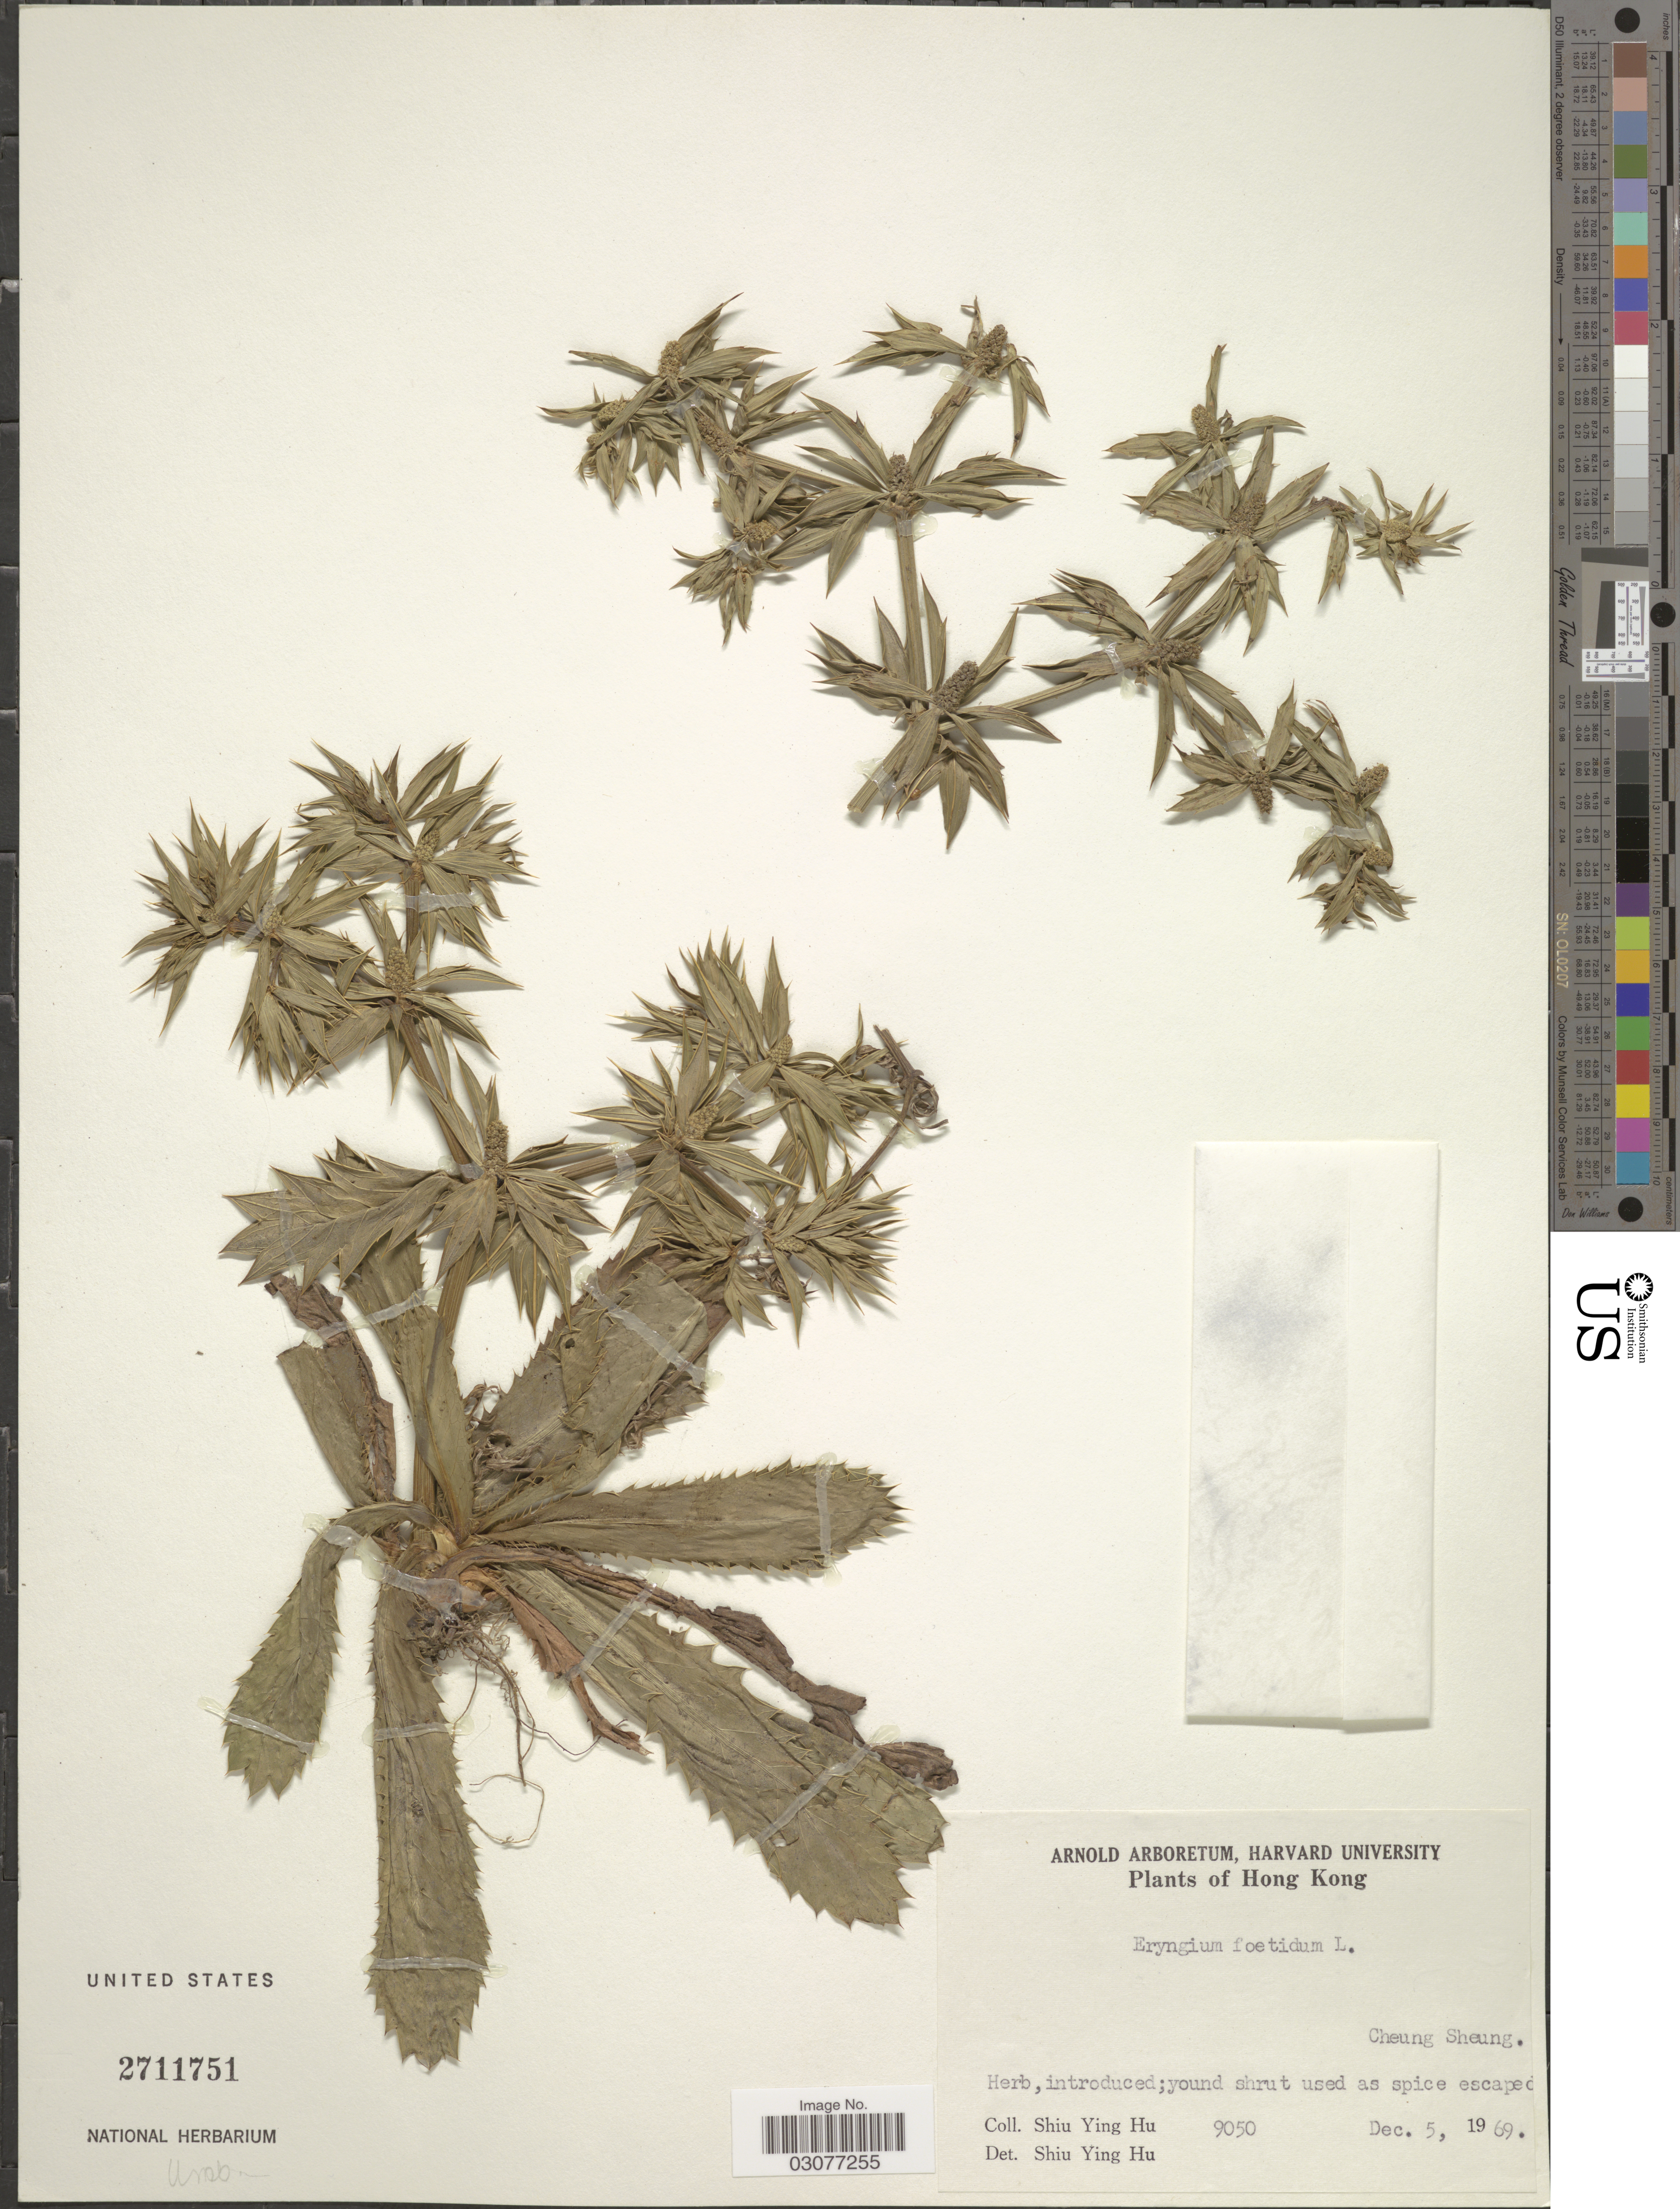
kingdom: Plantae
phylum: Tracheophyta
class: Magnoliopsida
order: Apiales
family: Apiaceae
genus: Eryngium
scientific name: Eryngium foetidum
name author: L.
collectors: S. Y. Hu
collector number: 9050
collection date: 1969-12-05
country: China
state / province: Hong Kong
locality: Cheung Sheung.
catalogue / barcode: US 2711751